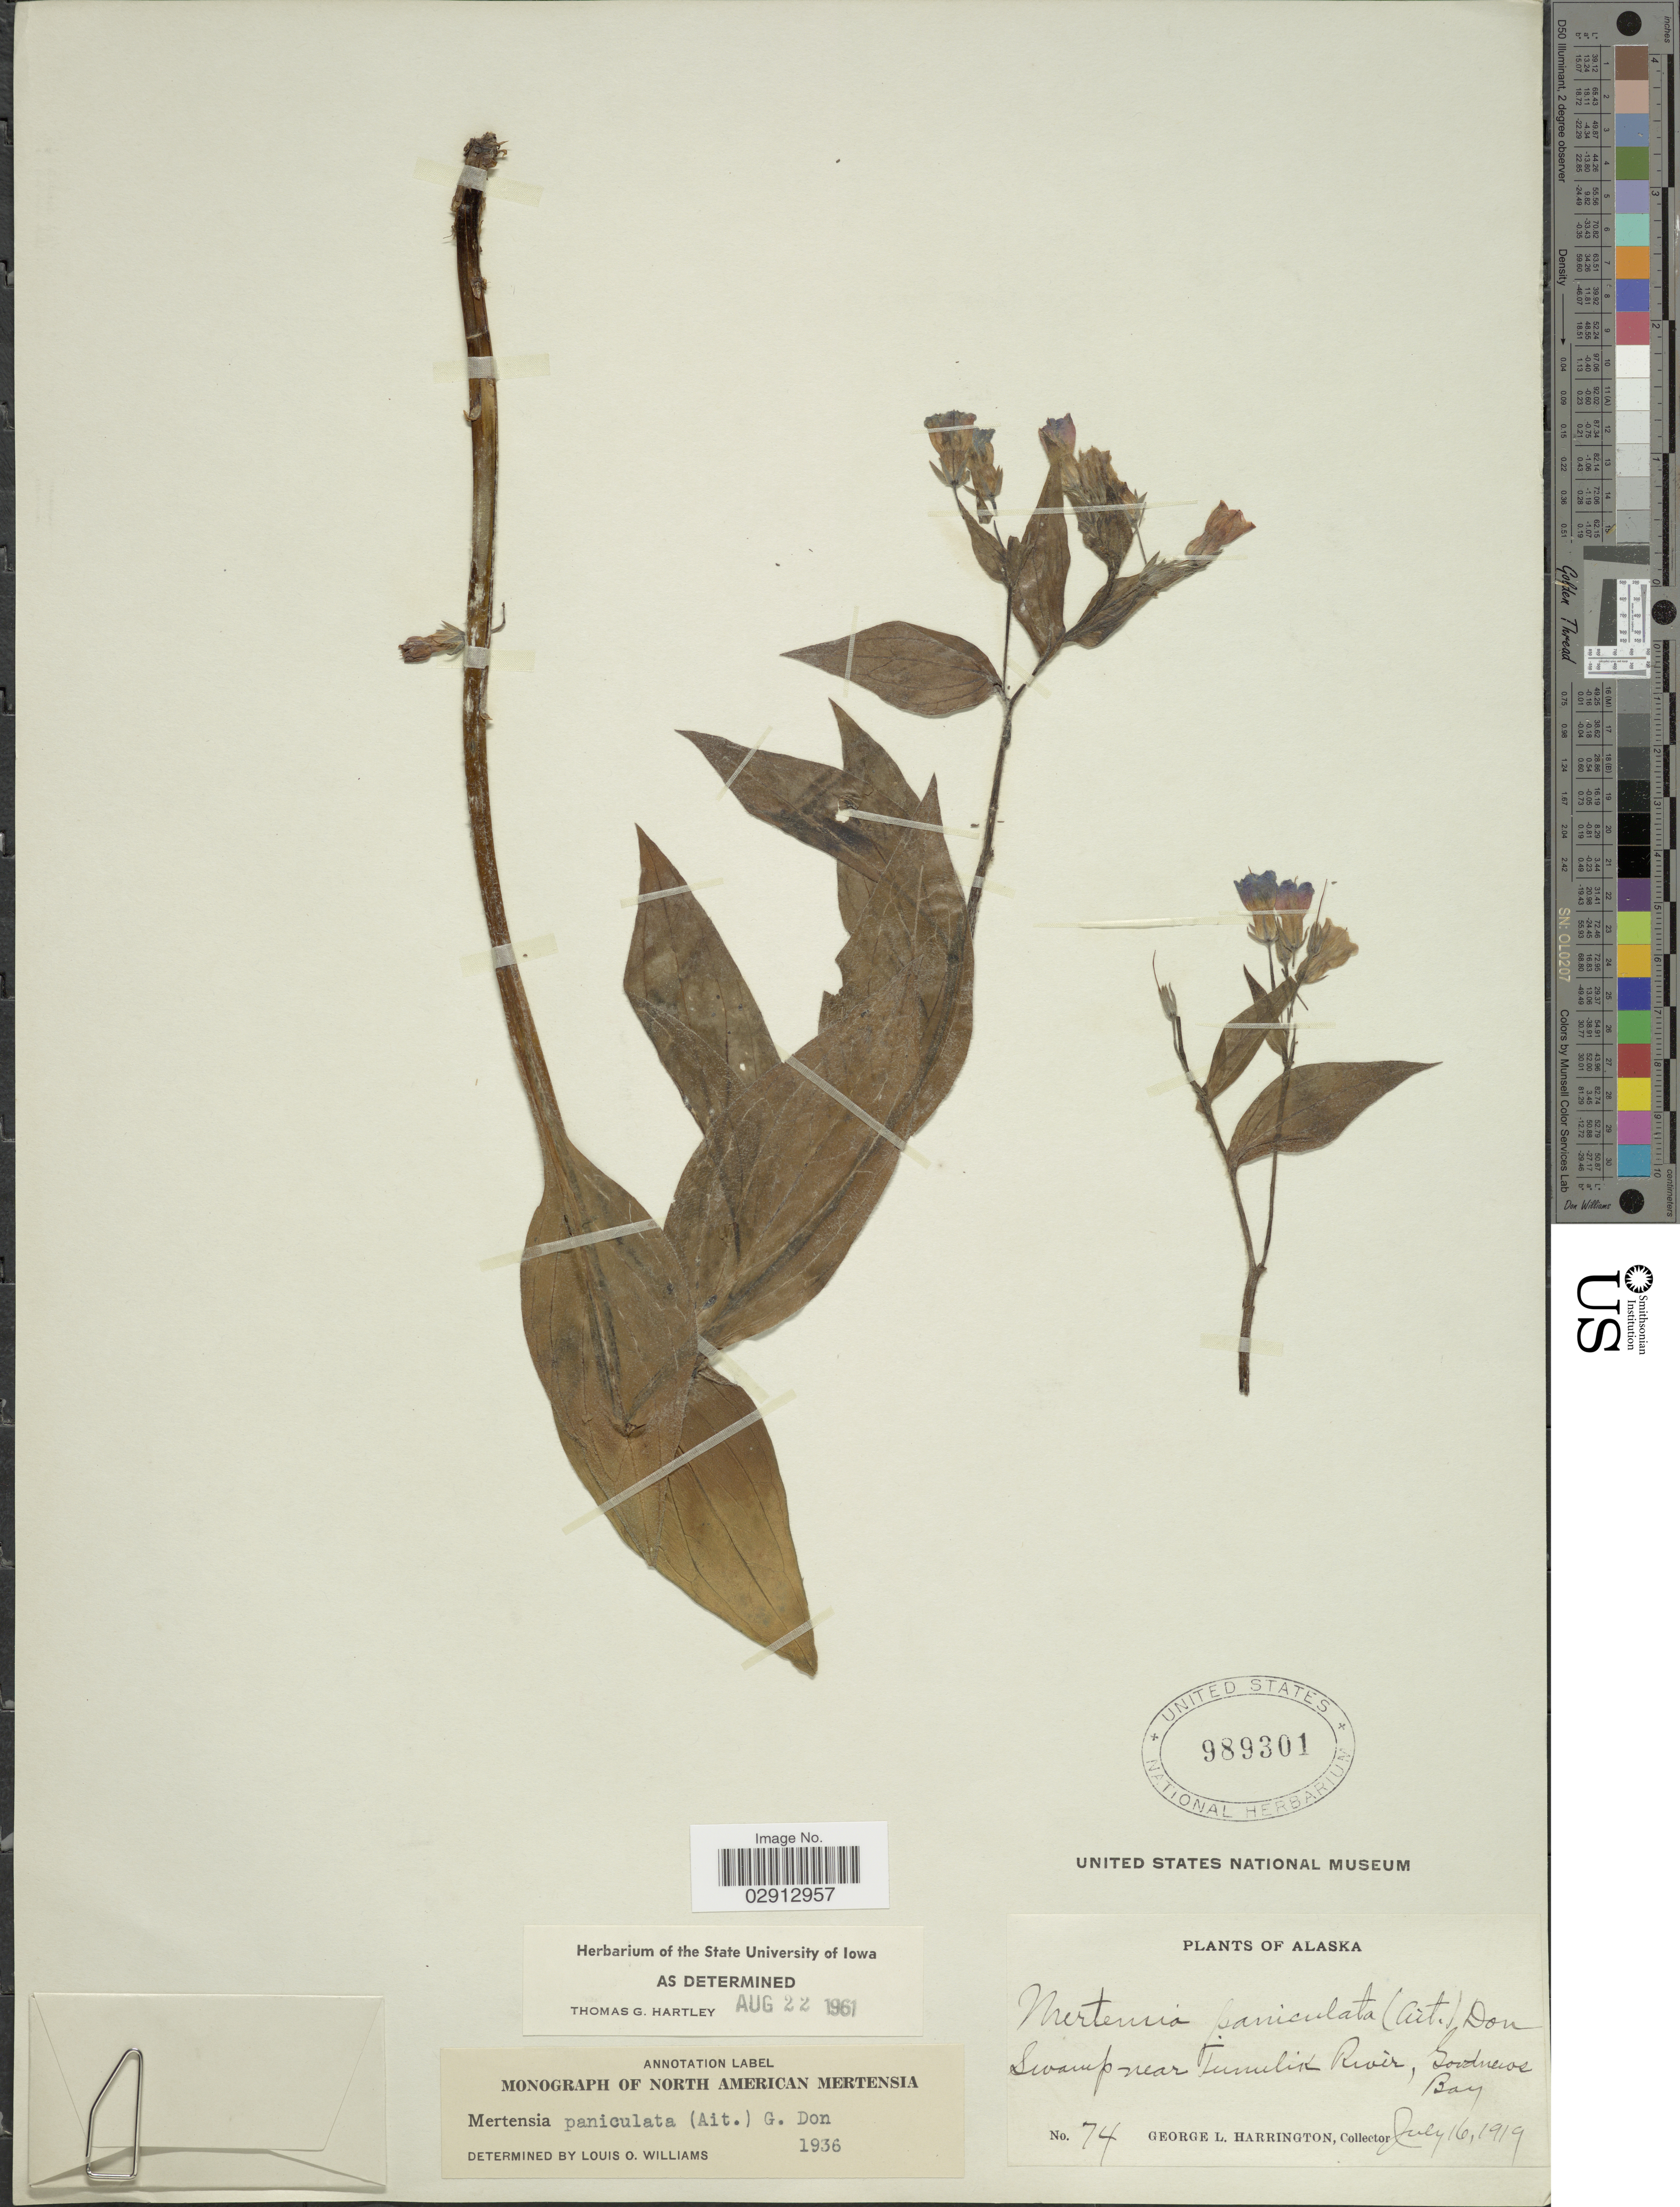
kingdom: Plantae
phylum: Tracheophyta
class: Magnoliopsida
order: Boraginales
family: Boraginaceae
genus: Mertensia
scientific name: Mertensia paniculata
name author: (Aiton) G. Don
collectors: G. Harrington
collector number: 74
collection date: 1919-07-16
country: United States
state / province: Alaska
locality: Swamp near Tunulik River, Goodnews Bay.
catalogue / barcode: US 989301